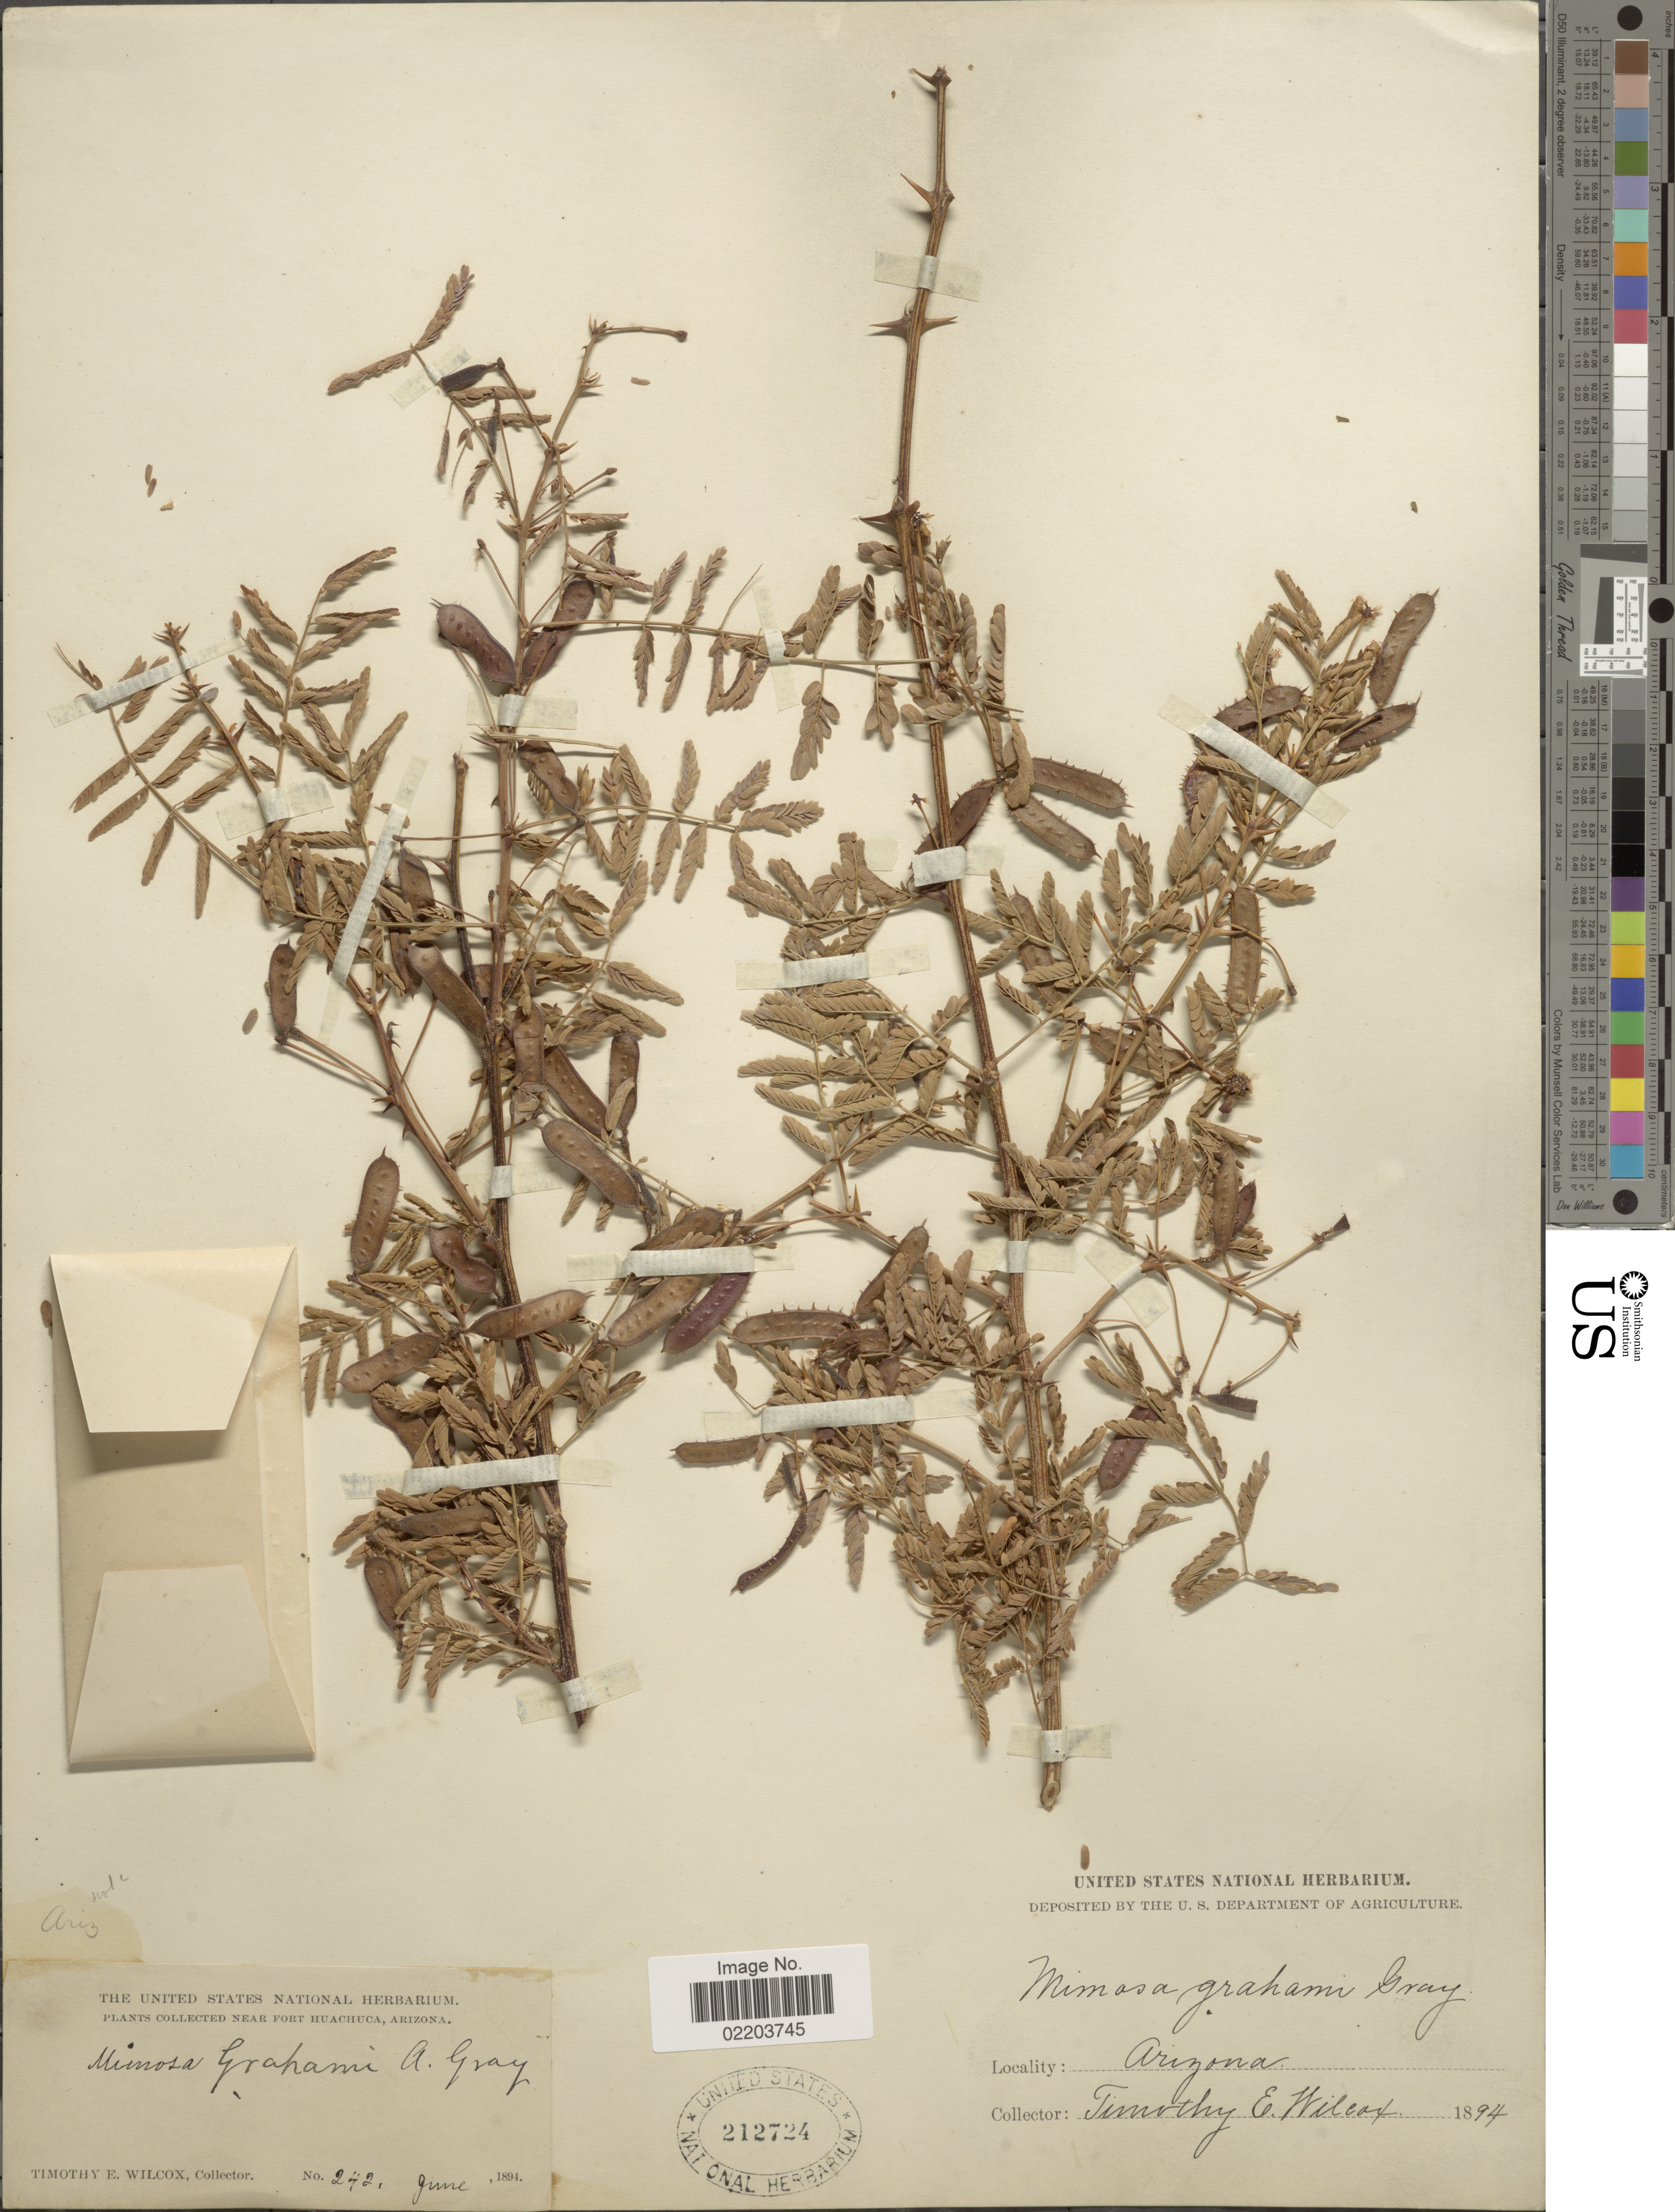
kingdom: Plantae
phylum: Tracheophyta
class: Magnoliopsida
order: Fabales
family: Fabaceae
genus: Mimosa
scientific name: Mimosa grahamii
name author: A. Gray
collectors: T. E. Wilcox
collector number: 242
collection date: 1894-06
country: United States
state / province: Arizona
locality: Near Fort Huachuca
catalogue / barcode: US 212724